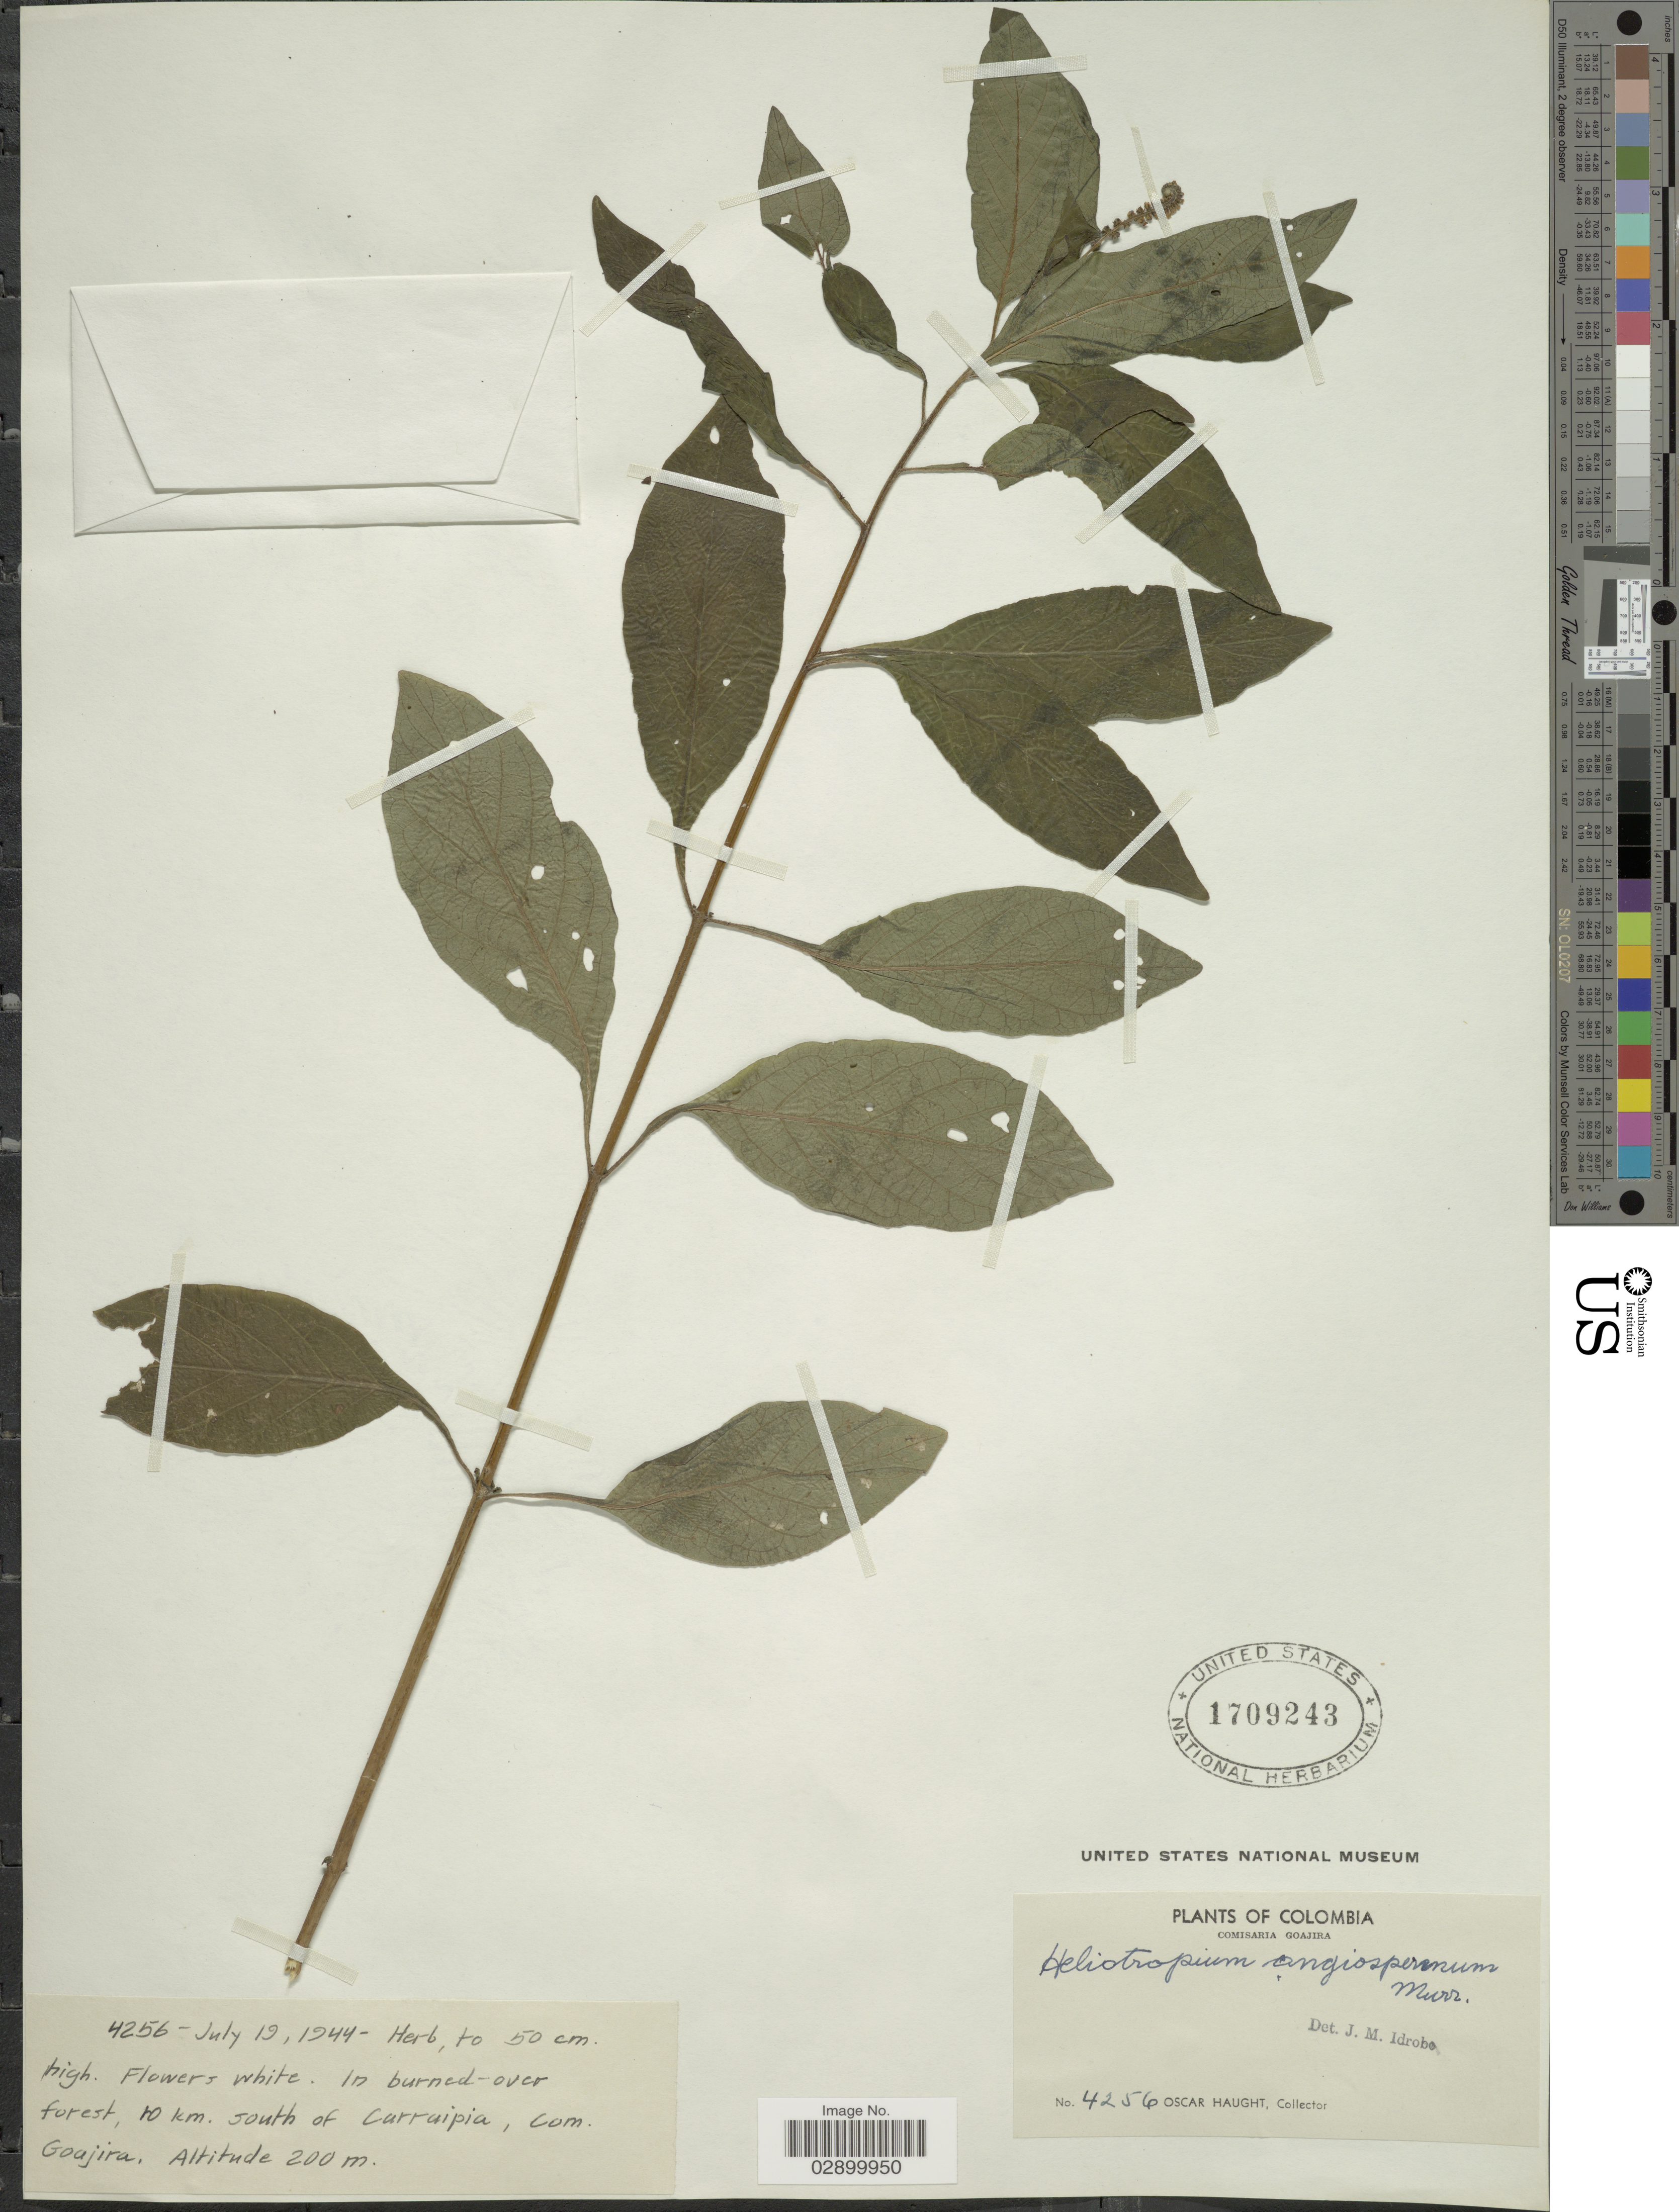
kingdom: Plantae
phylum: Tracheophyta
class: Magnoliopsida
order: Boraginales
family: Heliotropiaceae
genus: Heliotropium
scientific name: Heliotropium angiospermum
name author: Murray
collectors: O. Haught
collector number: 4256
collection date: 1944-07-19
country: Colombia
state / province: La Guajira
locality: Comisaria Goajira. 10 km. south of Carraipia.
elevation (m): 200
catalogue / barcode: US 1709243